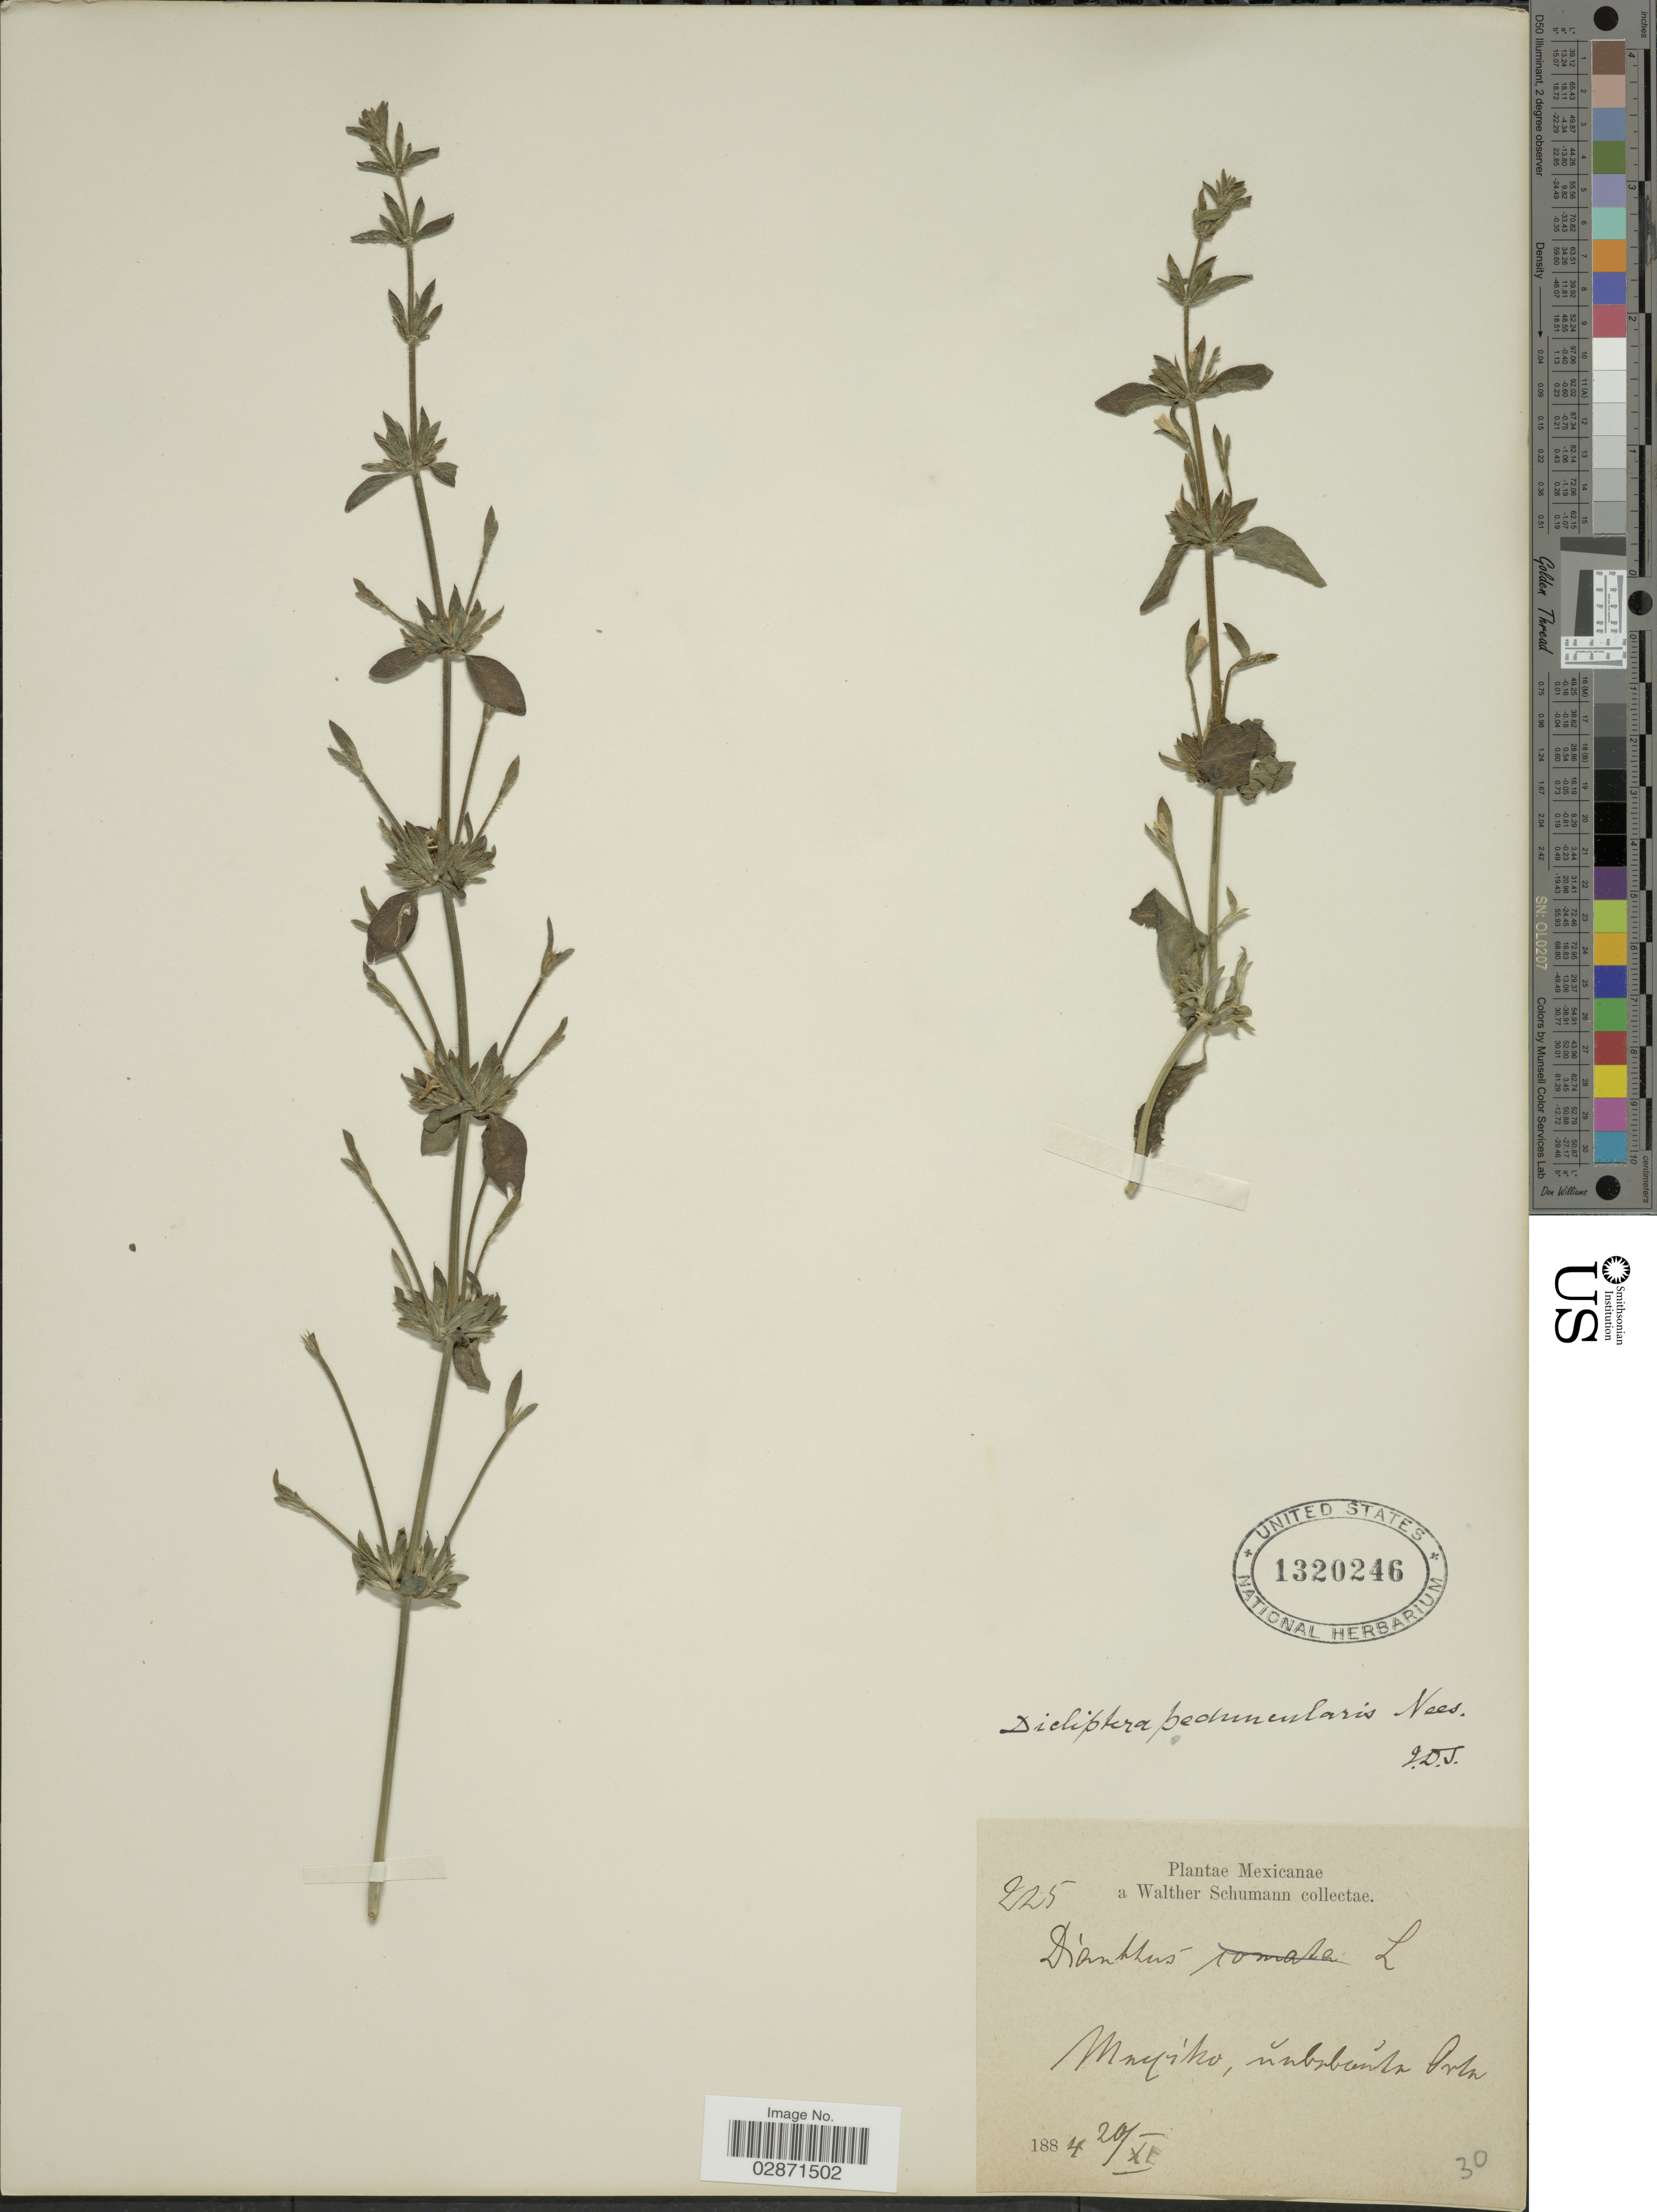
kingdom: Plantae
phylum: Tracheophyta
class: Magnoliopsida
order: Lamiales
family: Acanthaceae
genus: Dicliptera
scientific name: Dicliptera peduncularis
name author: Nees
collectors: W. Schumann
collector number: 225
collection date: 1884-11-20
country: Mexico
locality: Mexiko.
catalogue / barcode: US 1320246